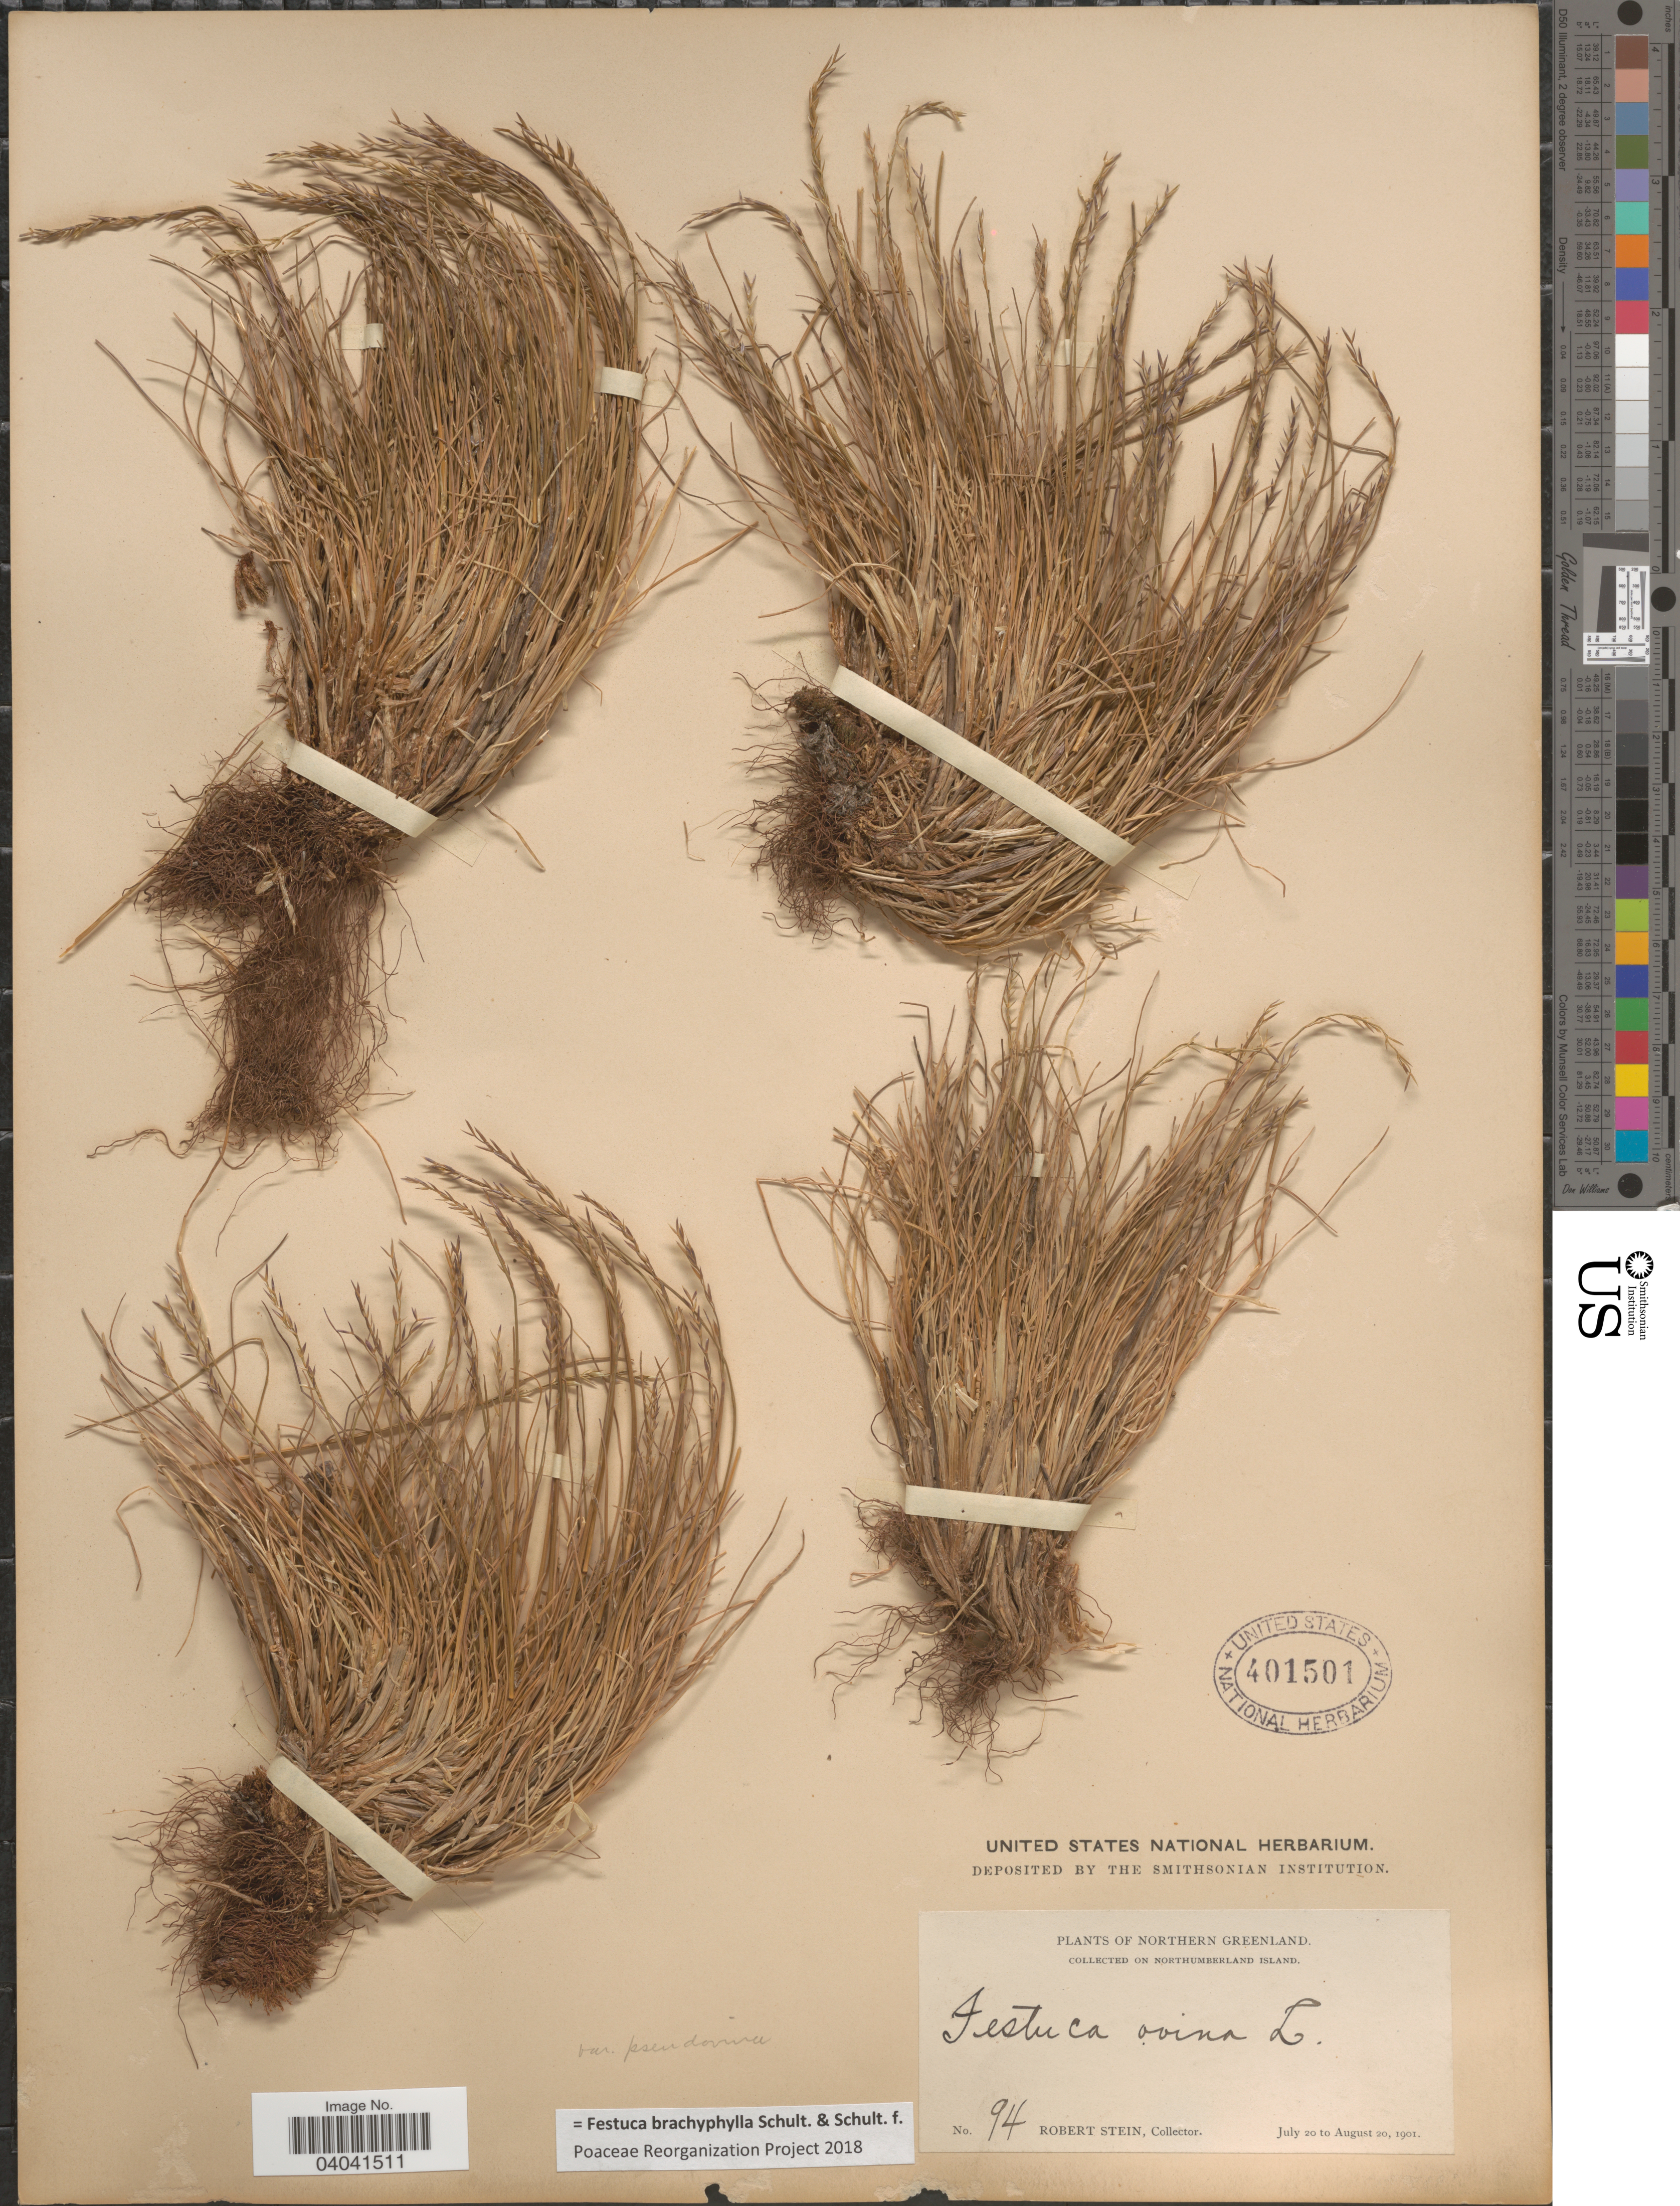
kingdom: Plantae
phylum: Tracheophyta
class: Liliopsida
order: Poales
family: Poaceae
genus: Festuca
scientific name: Festuca brachyphylla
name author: Schult. & Schult. f.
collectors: R. Stein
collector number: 94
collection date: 1901-07-20/1901-08-20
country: Greenland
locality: Northern Greenland. Northumberland Island.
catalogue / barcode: US 401501